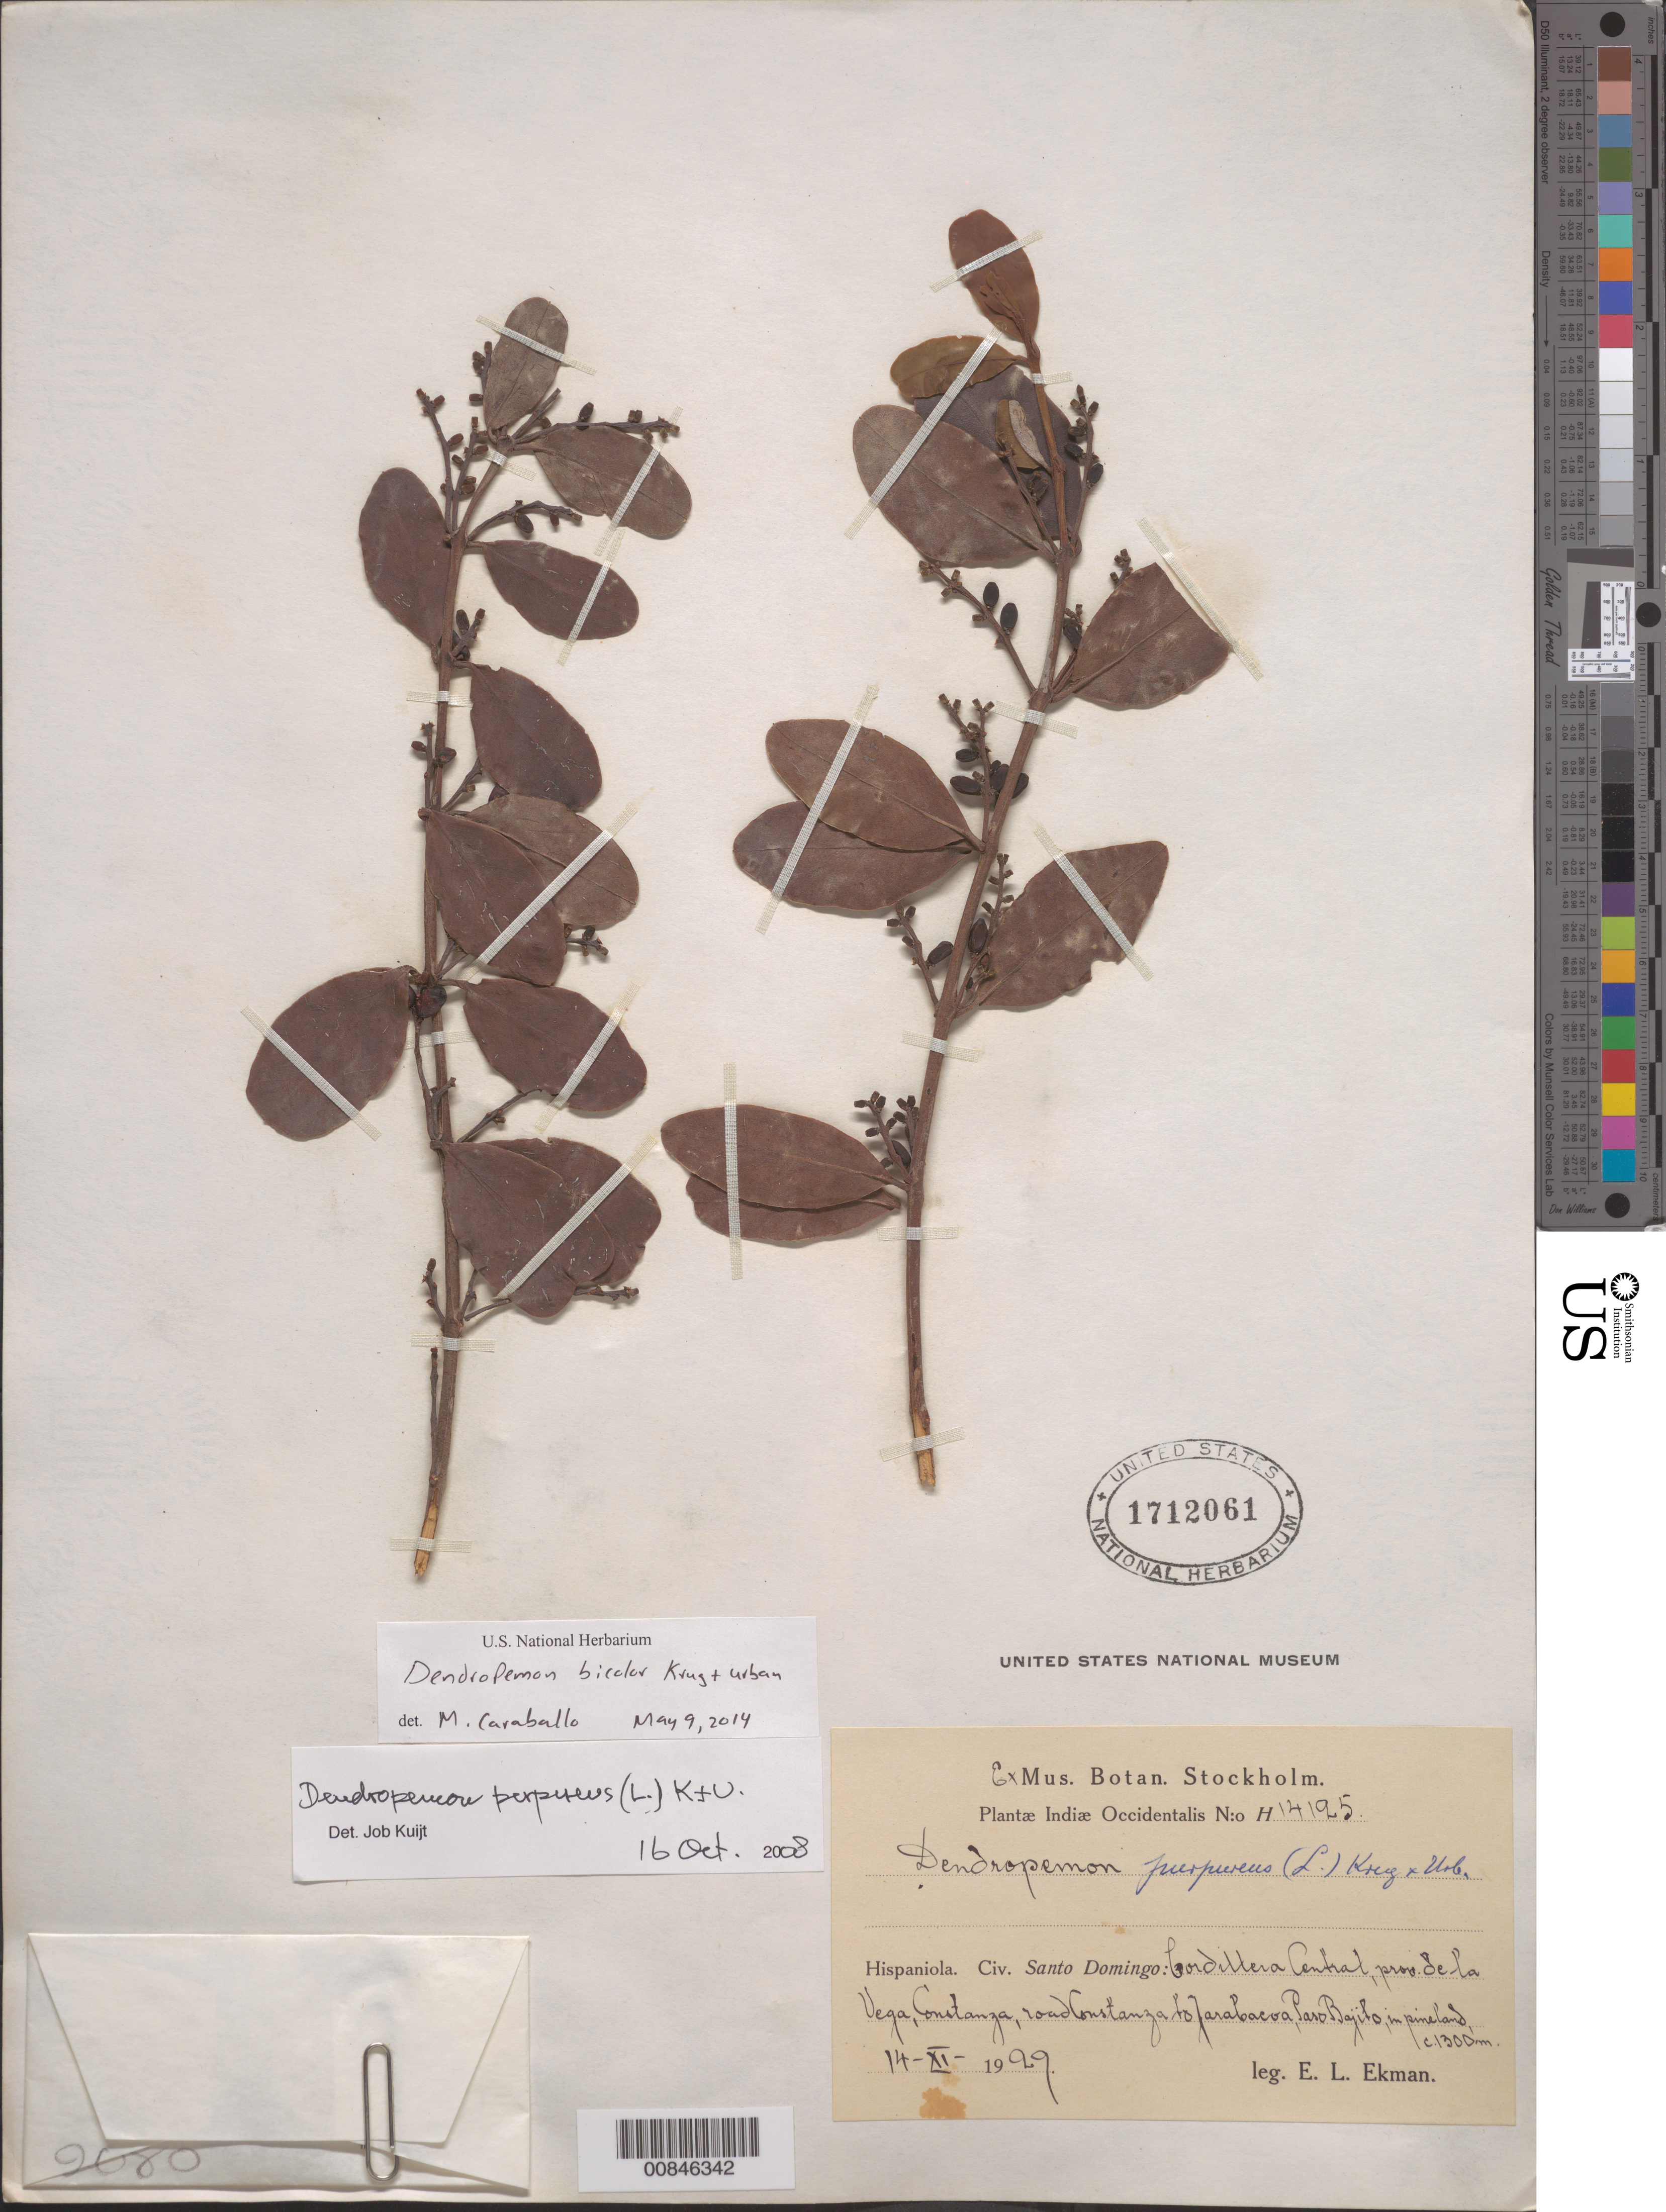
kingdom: Plantae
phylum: Tracheophyta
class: Magnoliopsida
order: Santalales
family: Loranthaceae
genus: Dendropemon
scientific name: Dendropemon bicolor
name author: Krug & Urb.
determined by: Caraballo-Ortiz, Marcos A., (MISS), University of Mississippi (UNITED STATES)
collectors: E. L. Ekman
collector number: H 14125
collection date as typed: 14 Nov 1929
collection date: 1929-11-14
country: Dominican Republic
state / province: La Vega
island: Hispaniola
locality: Cordillera Central, Constanza, road Constanza to Jarabacoa, Paso Bajito.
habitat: In pineland.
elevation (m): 1300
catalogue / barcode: US 1712061